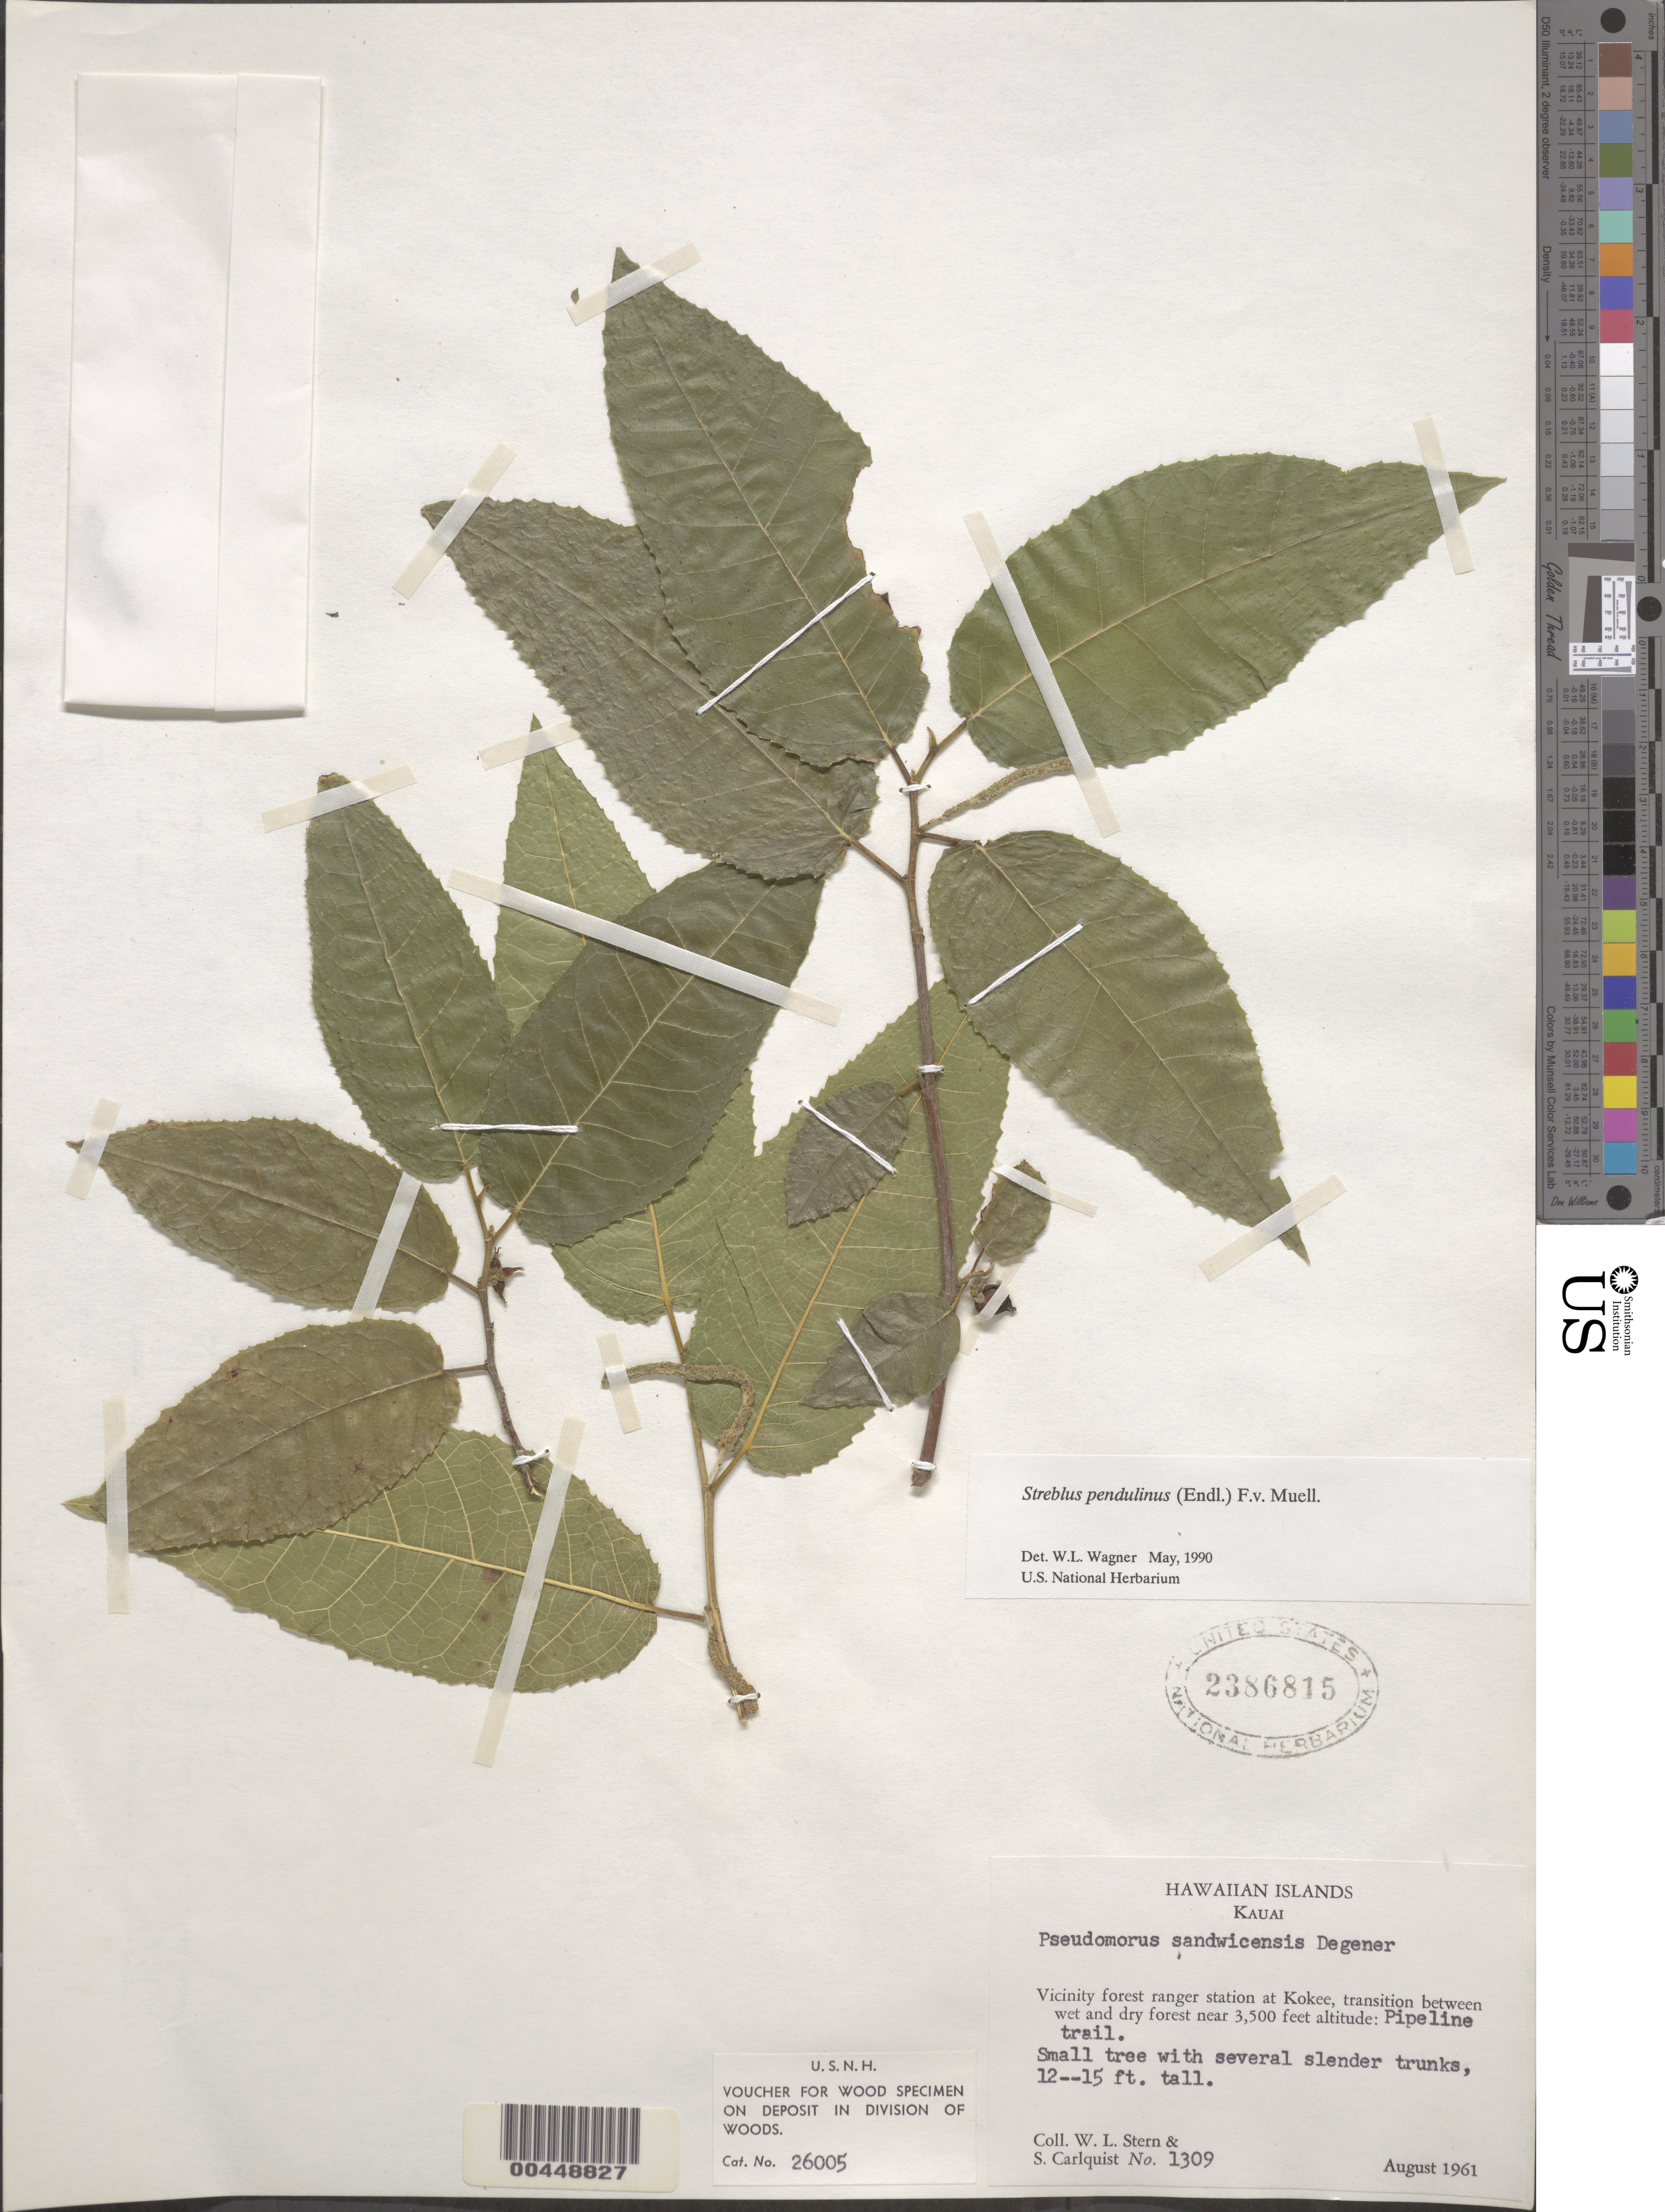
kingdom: Plantae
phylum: Tracheophyta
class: Magnoliopsida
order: Rosales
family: Moraceae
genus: Paratrophis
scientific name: Paratrophis pendulina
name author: (Endl.) E. M. Gardner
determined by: Wagner, W. L., (BOT), Smithsonian Institution - National Museum of Natural History (UNITED STATES)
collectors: W. L. Stern & S. Carlquist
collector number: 1309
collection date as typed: Aug 1961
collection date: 1961-08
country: United States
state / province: Hawaii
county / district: Kauai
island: Kaua'i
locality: Vicinity forest ranger station at Kokee, Pipeline trail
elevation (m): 1067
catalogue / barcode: US 2386815